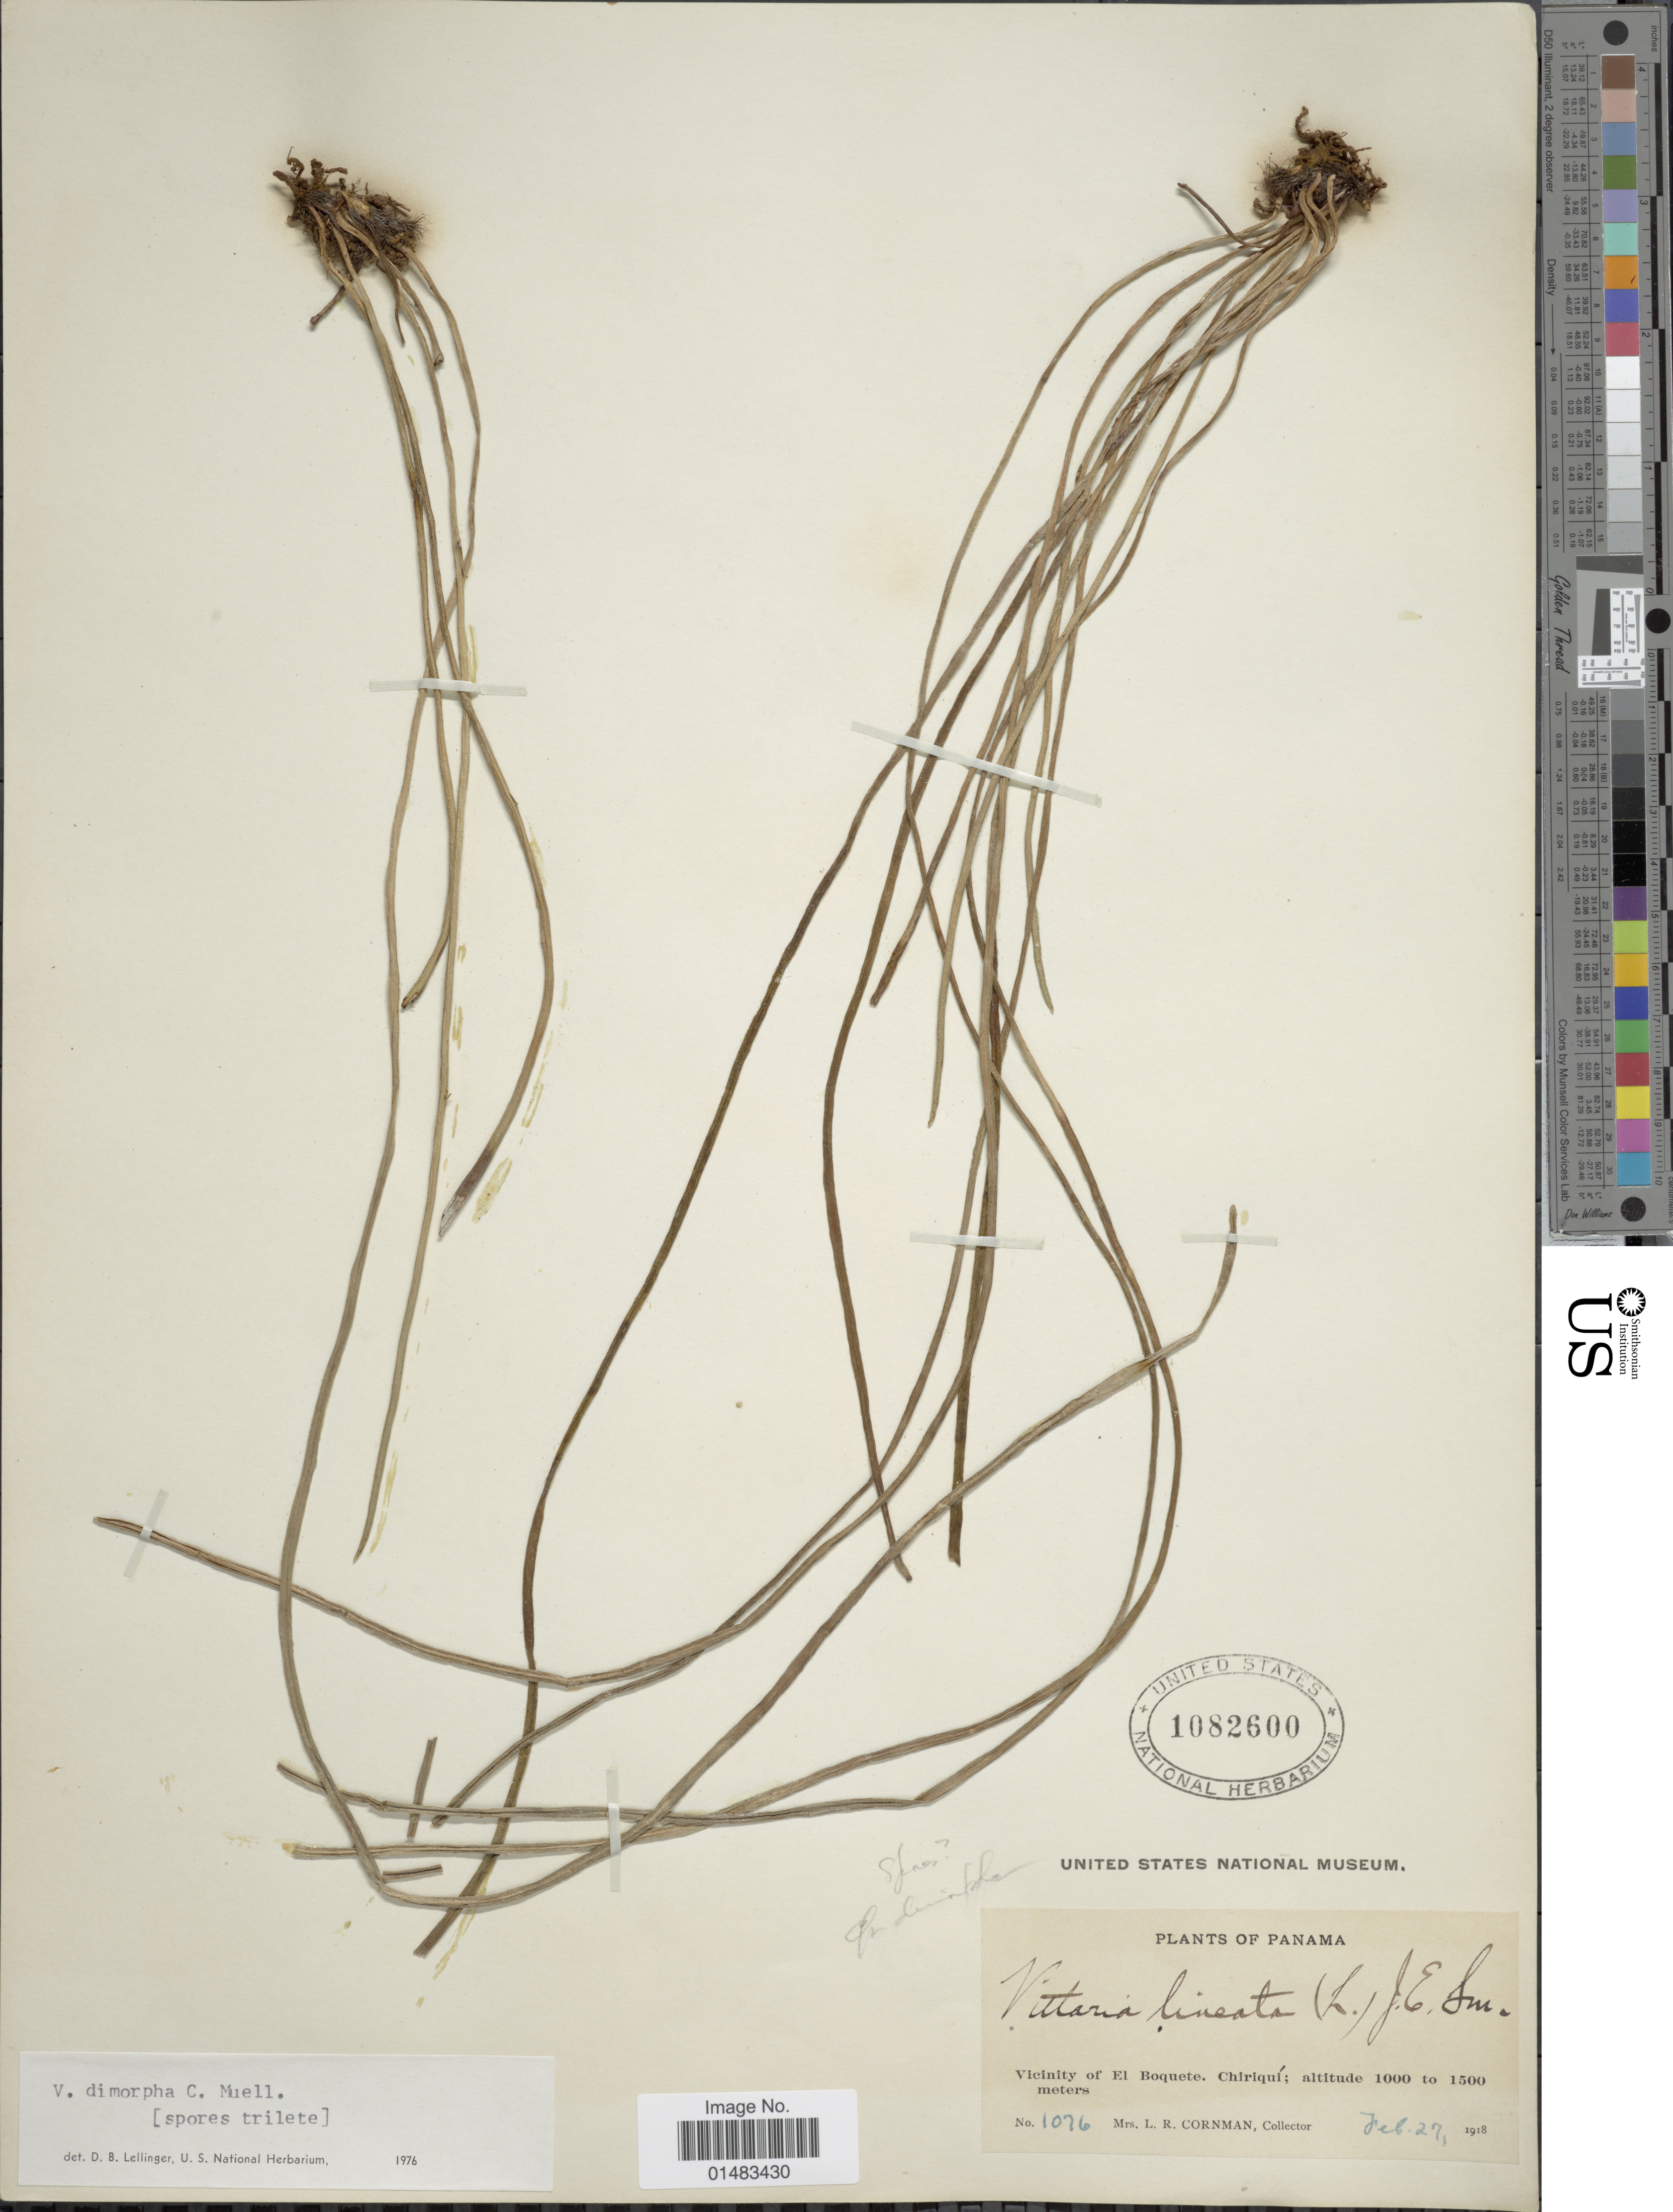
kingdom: Plantae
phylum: Tracheophyta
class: Polypodiopsida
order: Polypodiales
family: Pteridaceae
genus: Vittaria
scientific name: Vittaria dimorpha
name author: K. Müller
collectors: L. Cornman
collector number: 1076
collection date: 1918-02-27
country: Panama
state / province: Chiriqui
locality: Plants of Panama, Vicinity of El Boquete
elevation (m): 1000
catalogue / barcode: US 1082600